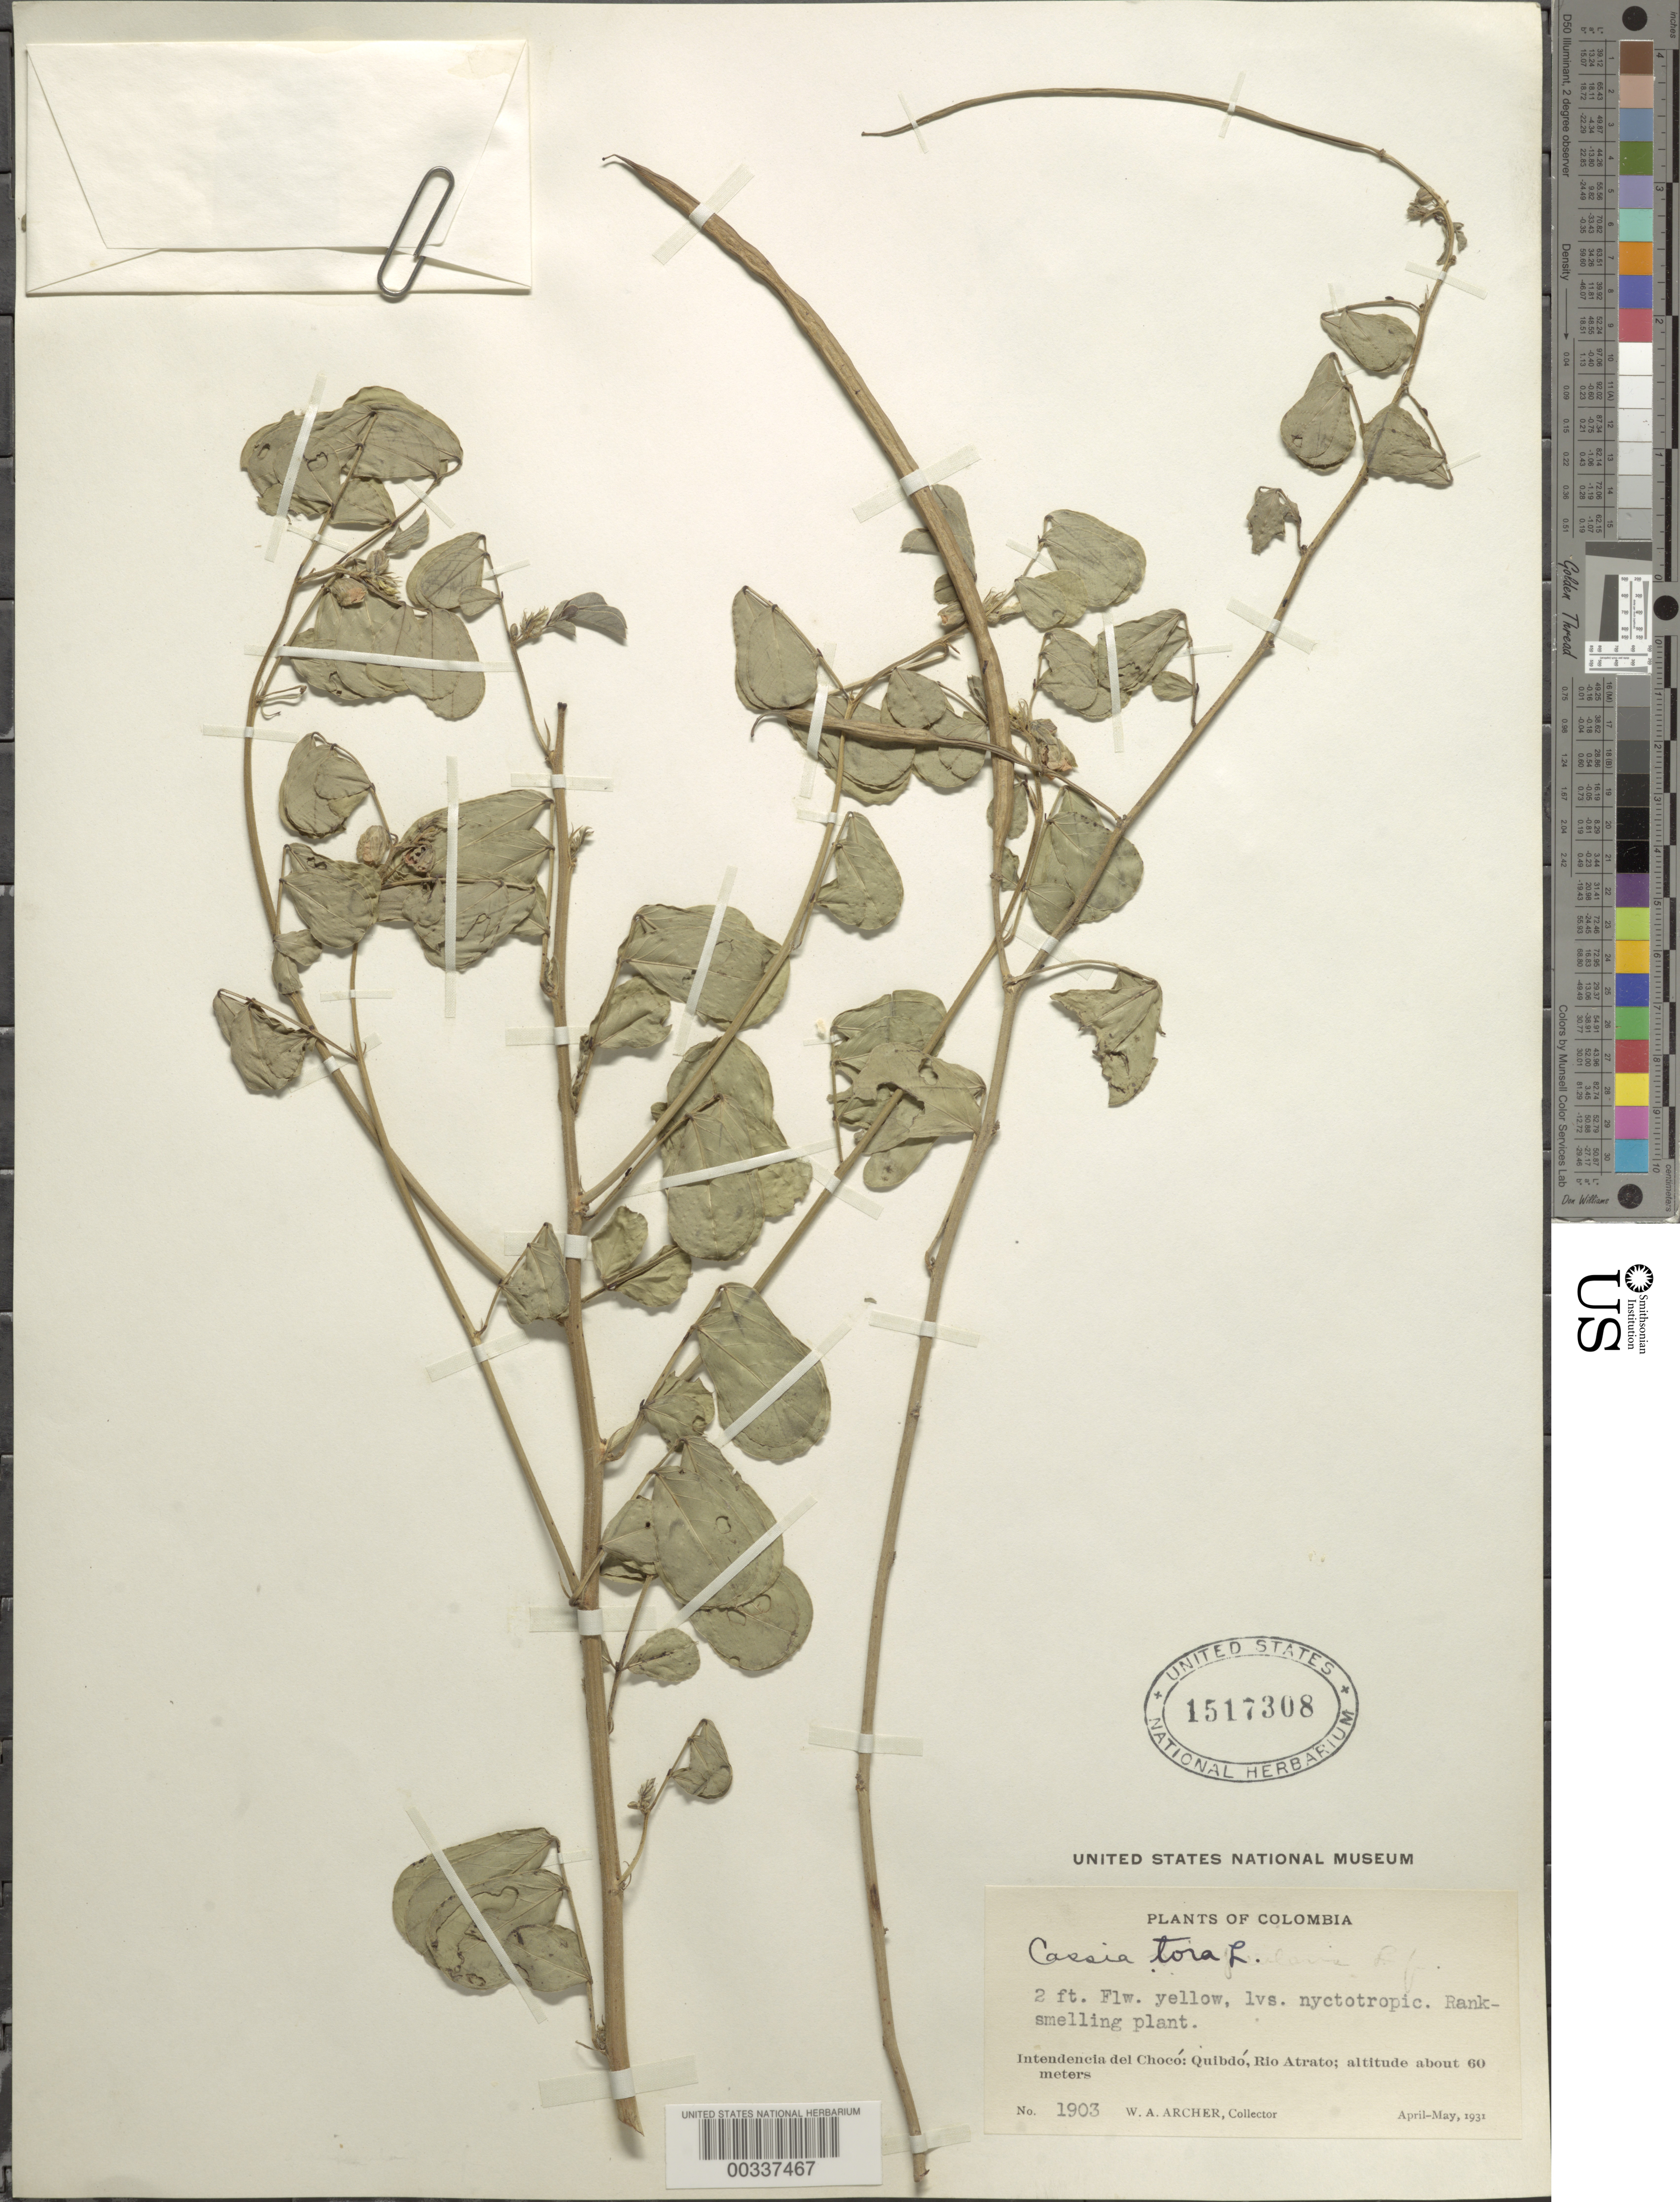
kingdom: Plantae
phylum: Tracheophyta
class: Magnoliopsida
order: Fabales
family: Fabaceae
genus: Senna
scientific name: Senna obtusifolia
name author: (L.) H.S. Irwin & Barneby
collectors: W. A. Archer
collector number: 1903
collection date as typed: Apr 1931 to -- May 1931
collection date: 1931-04/1931-05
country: Colombia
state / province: Chocó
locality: Quibdo, Rio Atrato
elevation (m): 60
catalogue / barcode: US 1517308